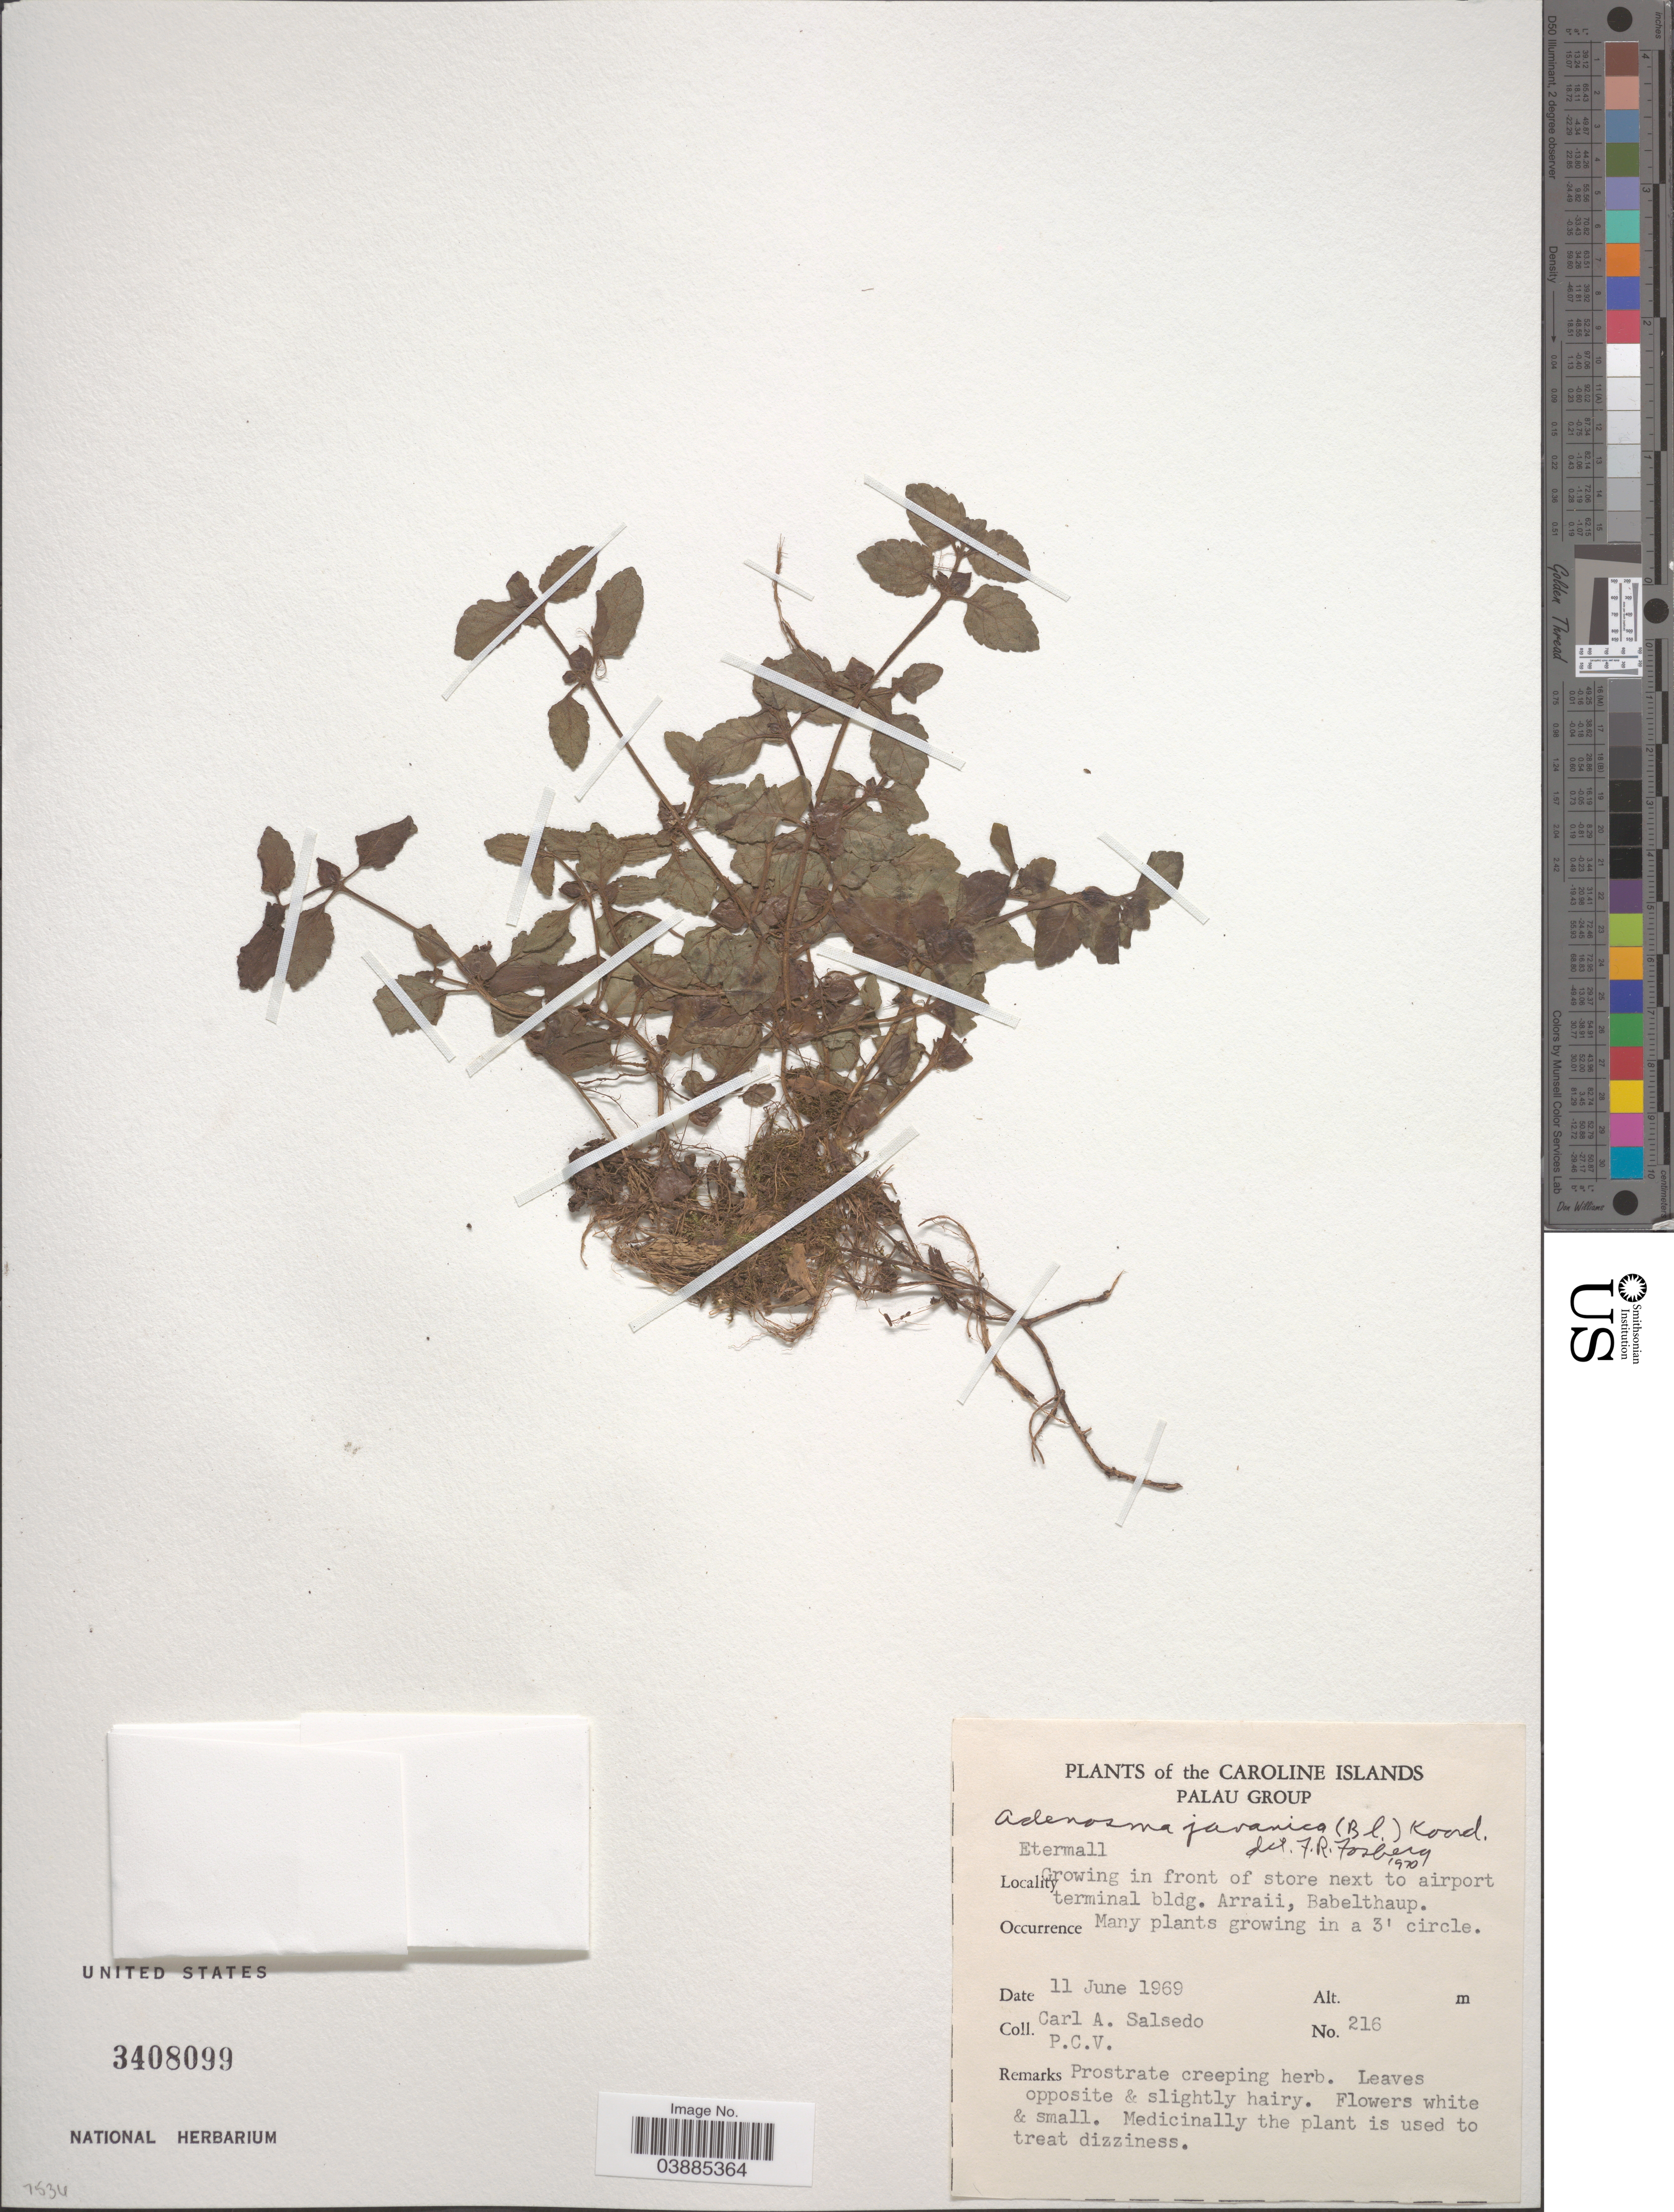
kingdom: Plantae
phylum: Tracheophyta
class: Magnoliopsida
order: Lamiales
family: Plantaginaceae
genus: Adenosma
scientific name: Adenosma javanicum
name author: (Blume) Koord.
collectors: C.A. Salsedo & P. C. V.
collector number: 216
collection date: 1969-06-11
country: Palau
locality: Caroline Islands. Palau Group. Growing in front of store next to airport terminal bldg. Arraii, Babelthaup.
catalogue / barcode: US 3408099